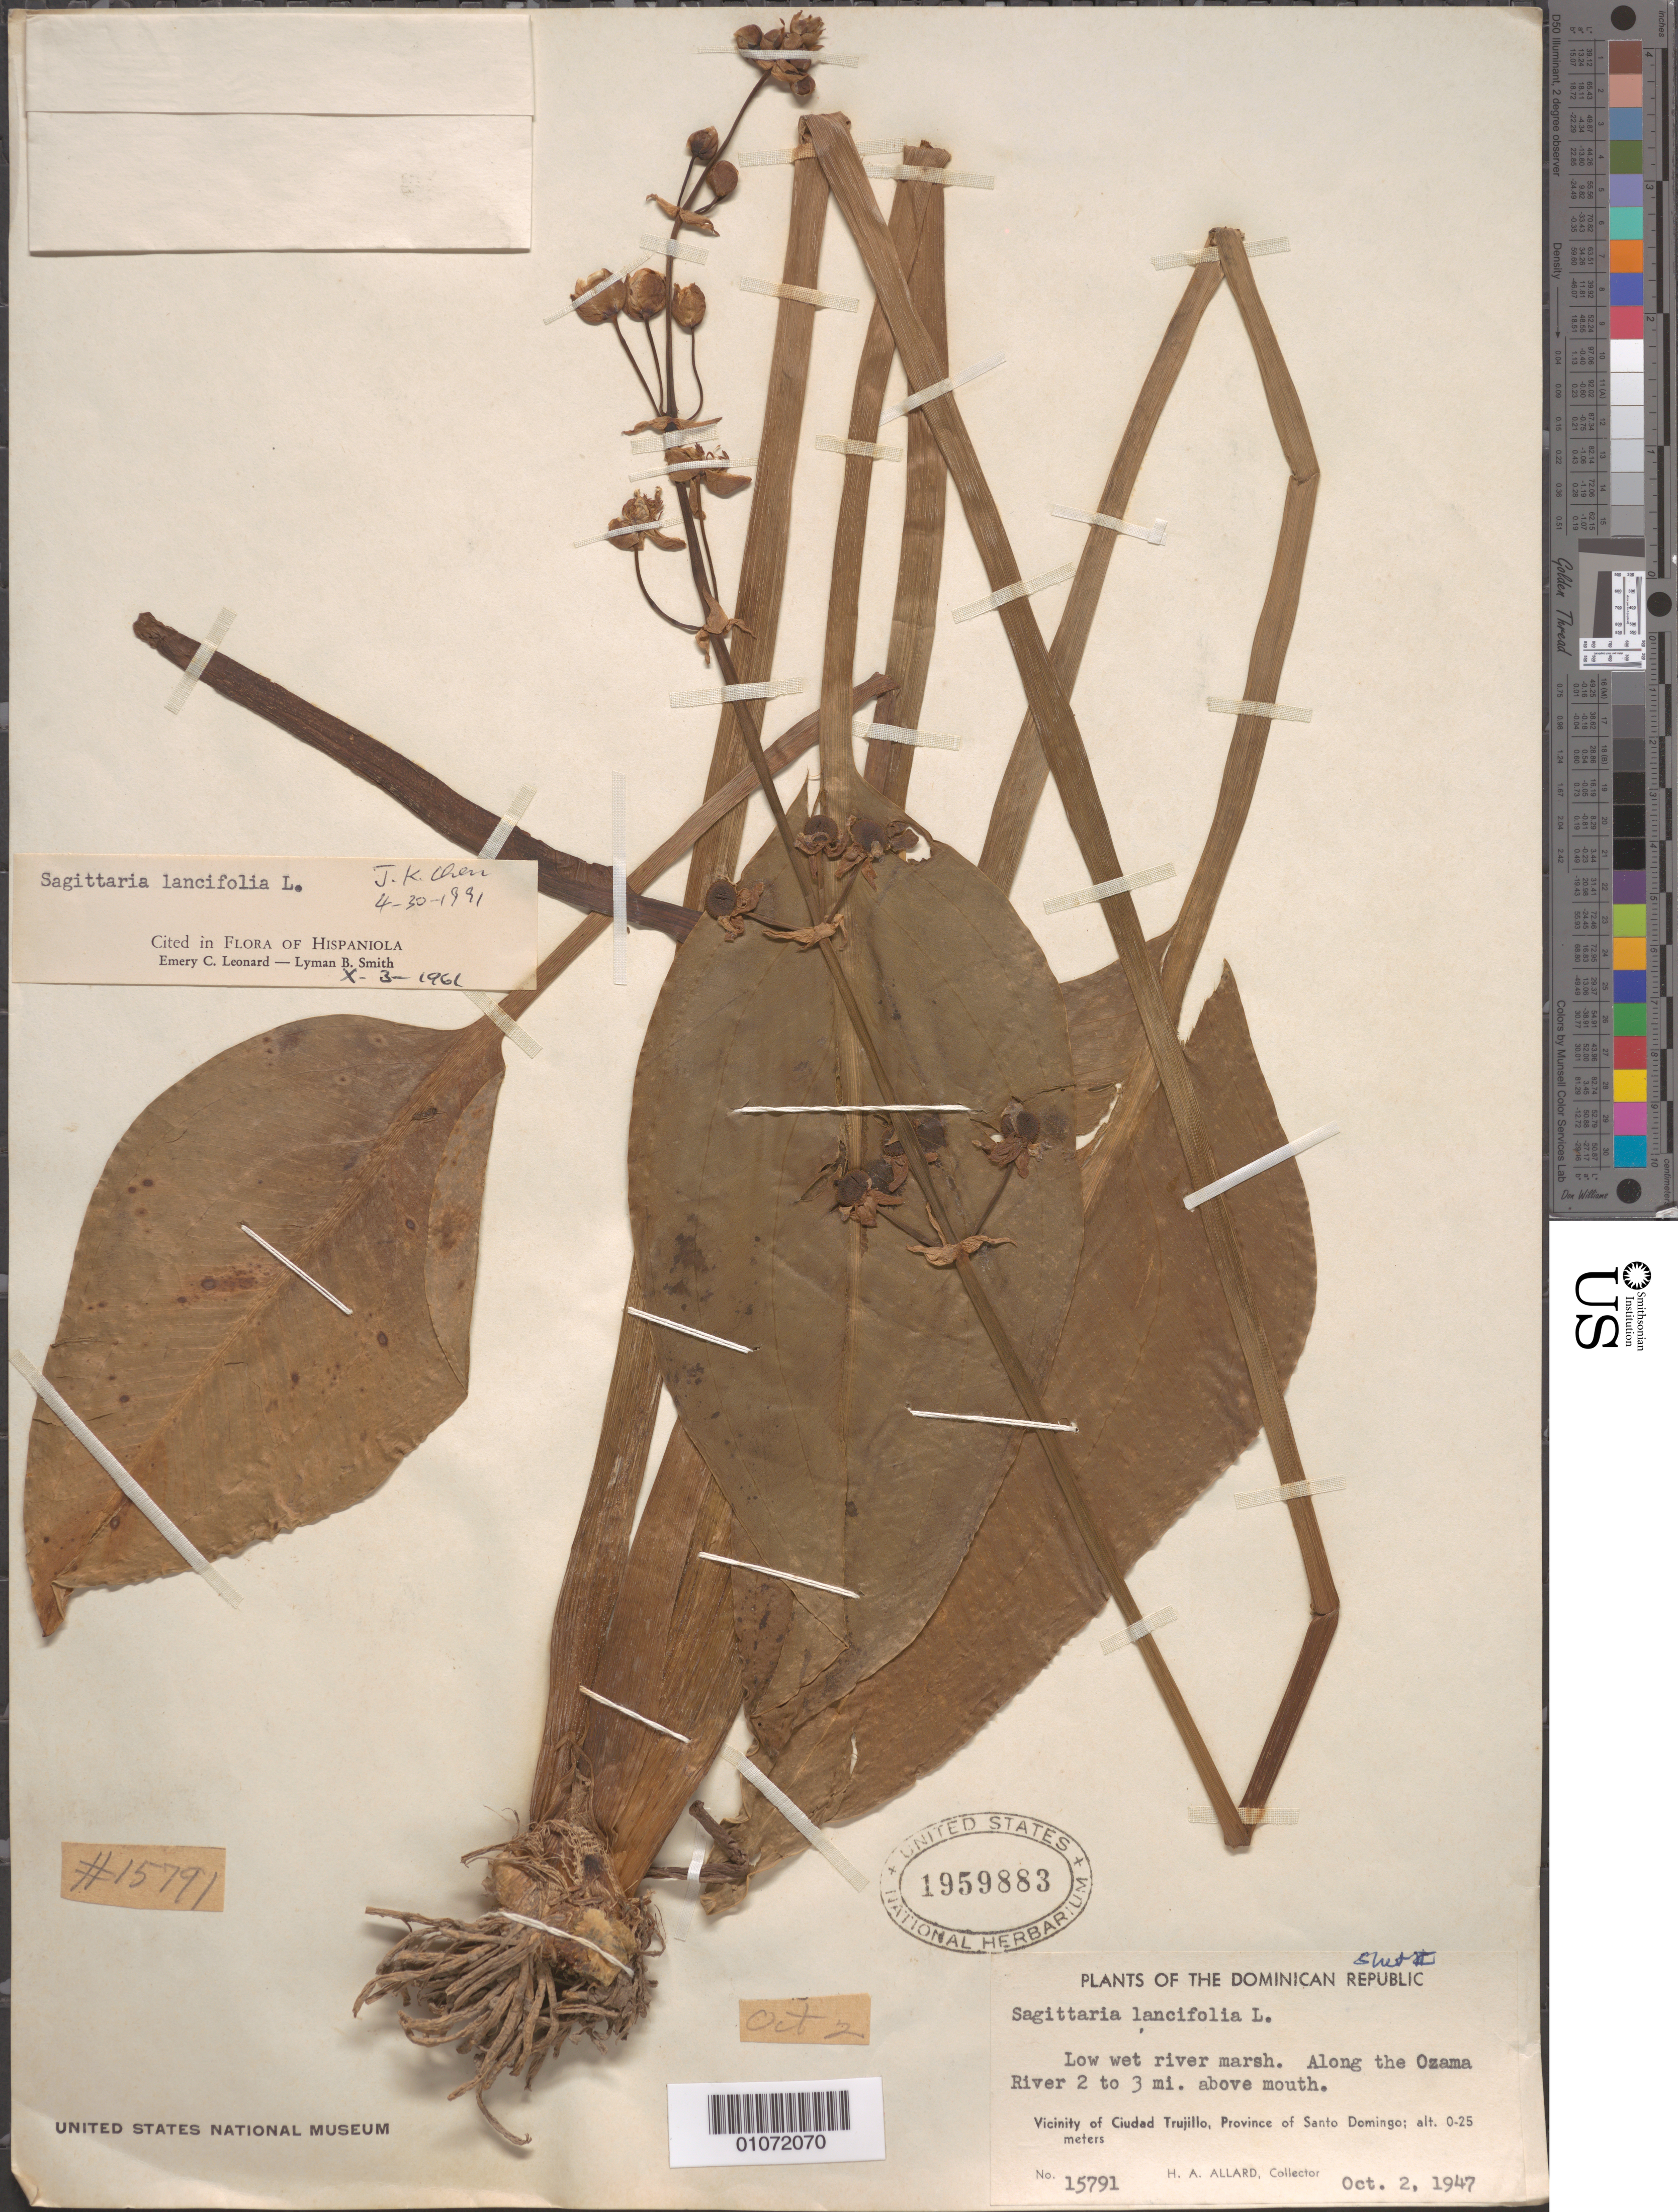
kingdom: Plantae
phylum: Tracheophyta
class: Liliopsida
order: Alismatales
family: Alismataceae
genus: Sagittaria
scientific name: Sagittaria lancifolia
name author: L.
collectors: H. A. Allard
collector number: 15791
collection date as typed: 02 Oct 1947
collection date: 1947-10-02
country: Dominican Republic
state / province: Santo Domingo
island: Hispaniola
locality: Low wet river marsh. Along the Ozama river 2 to 3 miles. Above mouth. Vicinity of Ciudad Trujillo, province of Santo Domingo.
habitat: low wet river marsh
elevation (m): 0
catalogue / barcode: US 1959833